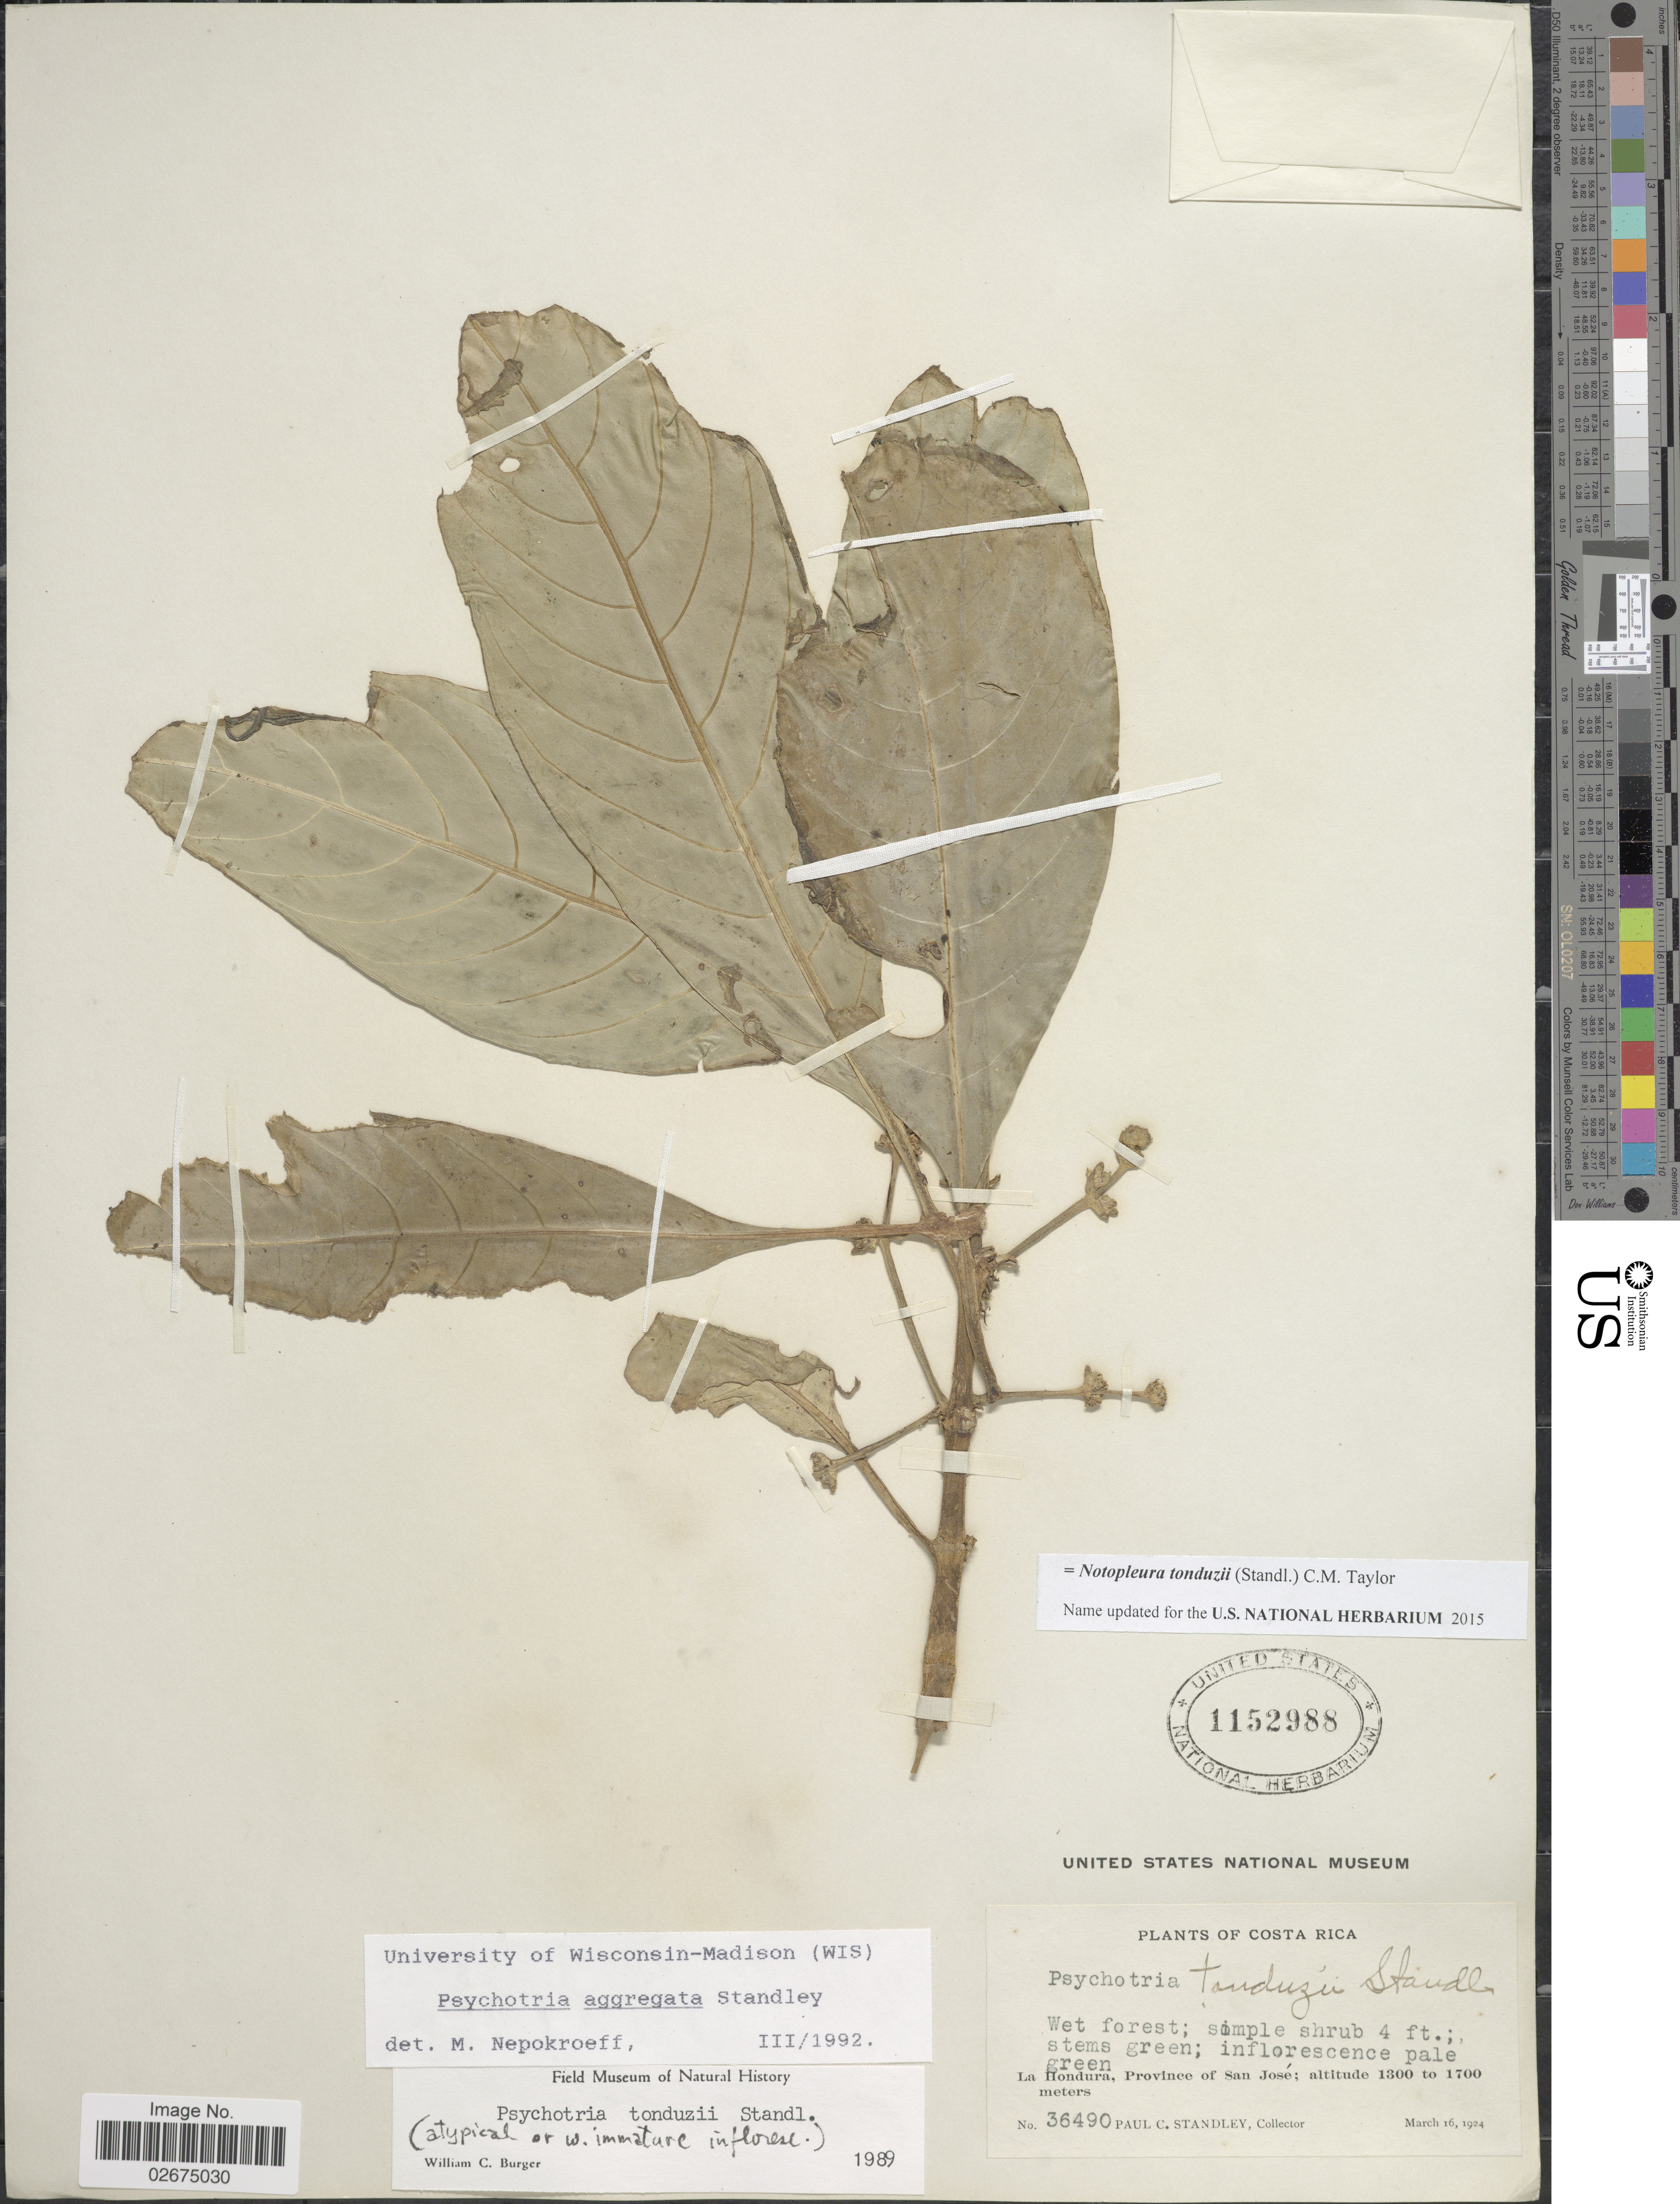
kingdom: Plantae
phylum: Tracheophyta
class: Magnoliopsida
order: Gentianales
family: Rubiaceae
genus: Notopleura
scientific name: Notopleura tonduzii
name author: (Standl.) C.M. Taylor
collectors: P. C. Standley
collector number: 36490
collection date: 1924-03-16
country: Costa Rica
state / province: San José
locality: La Hondura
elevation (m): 1300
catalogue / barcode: US 1152988